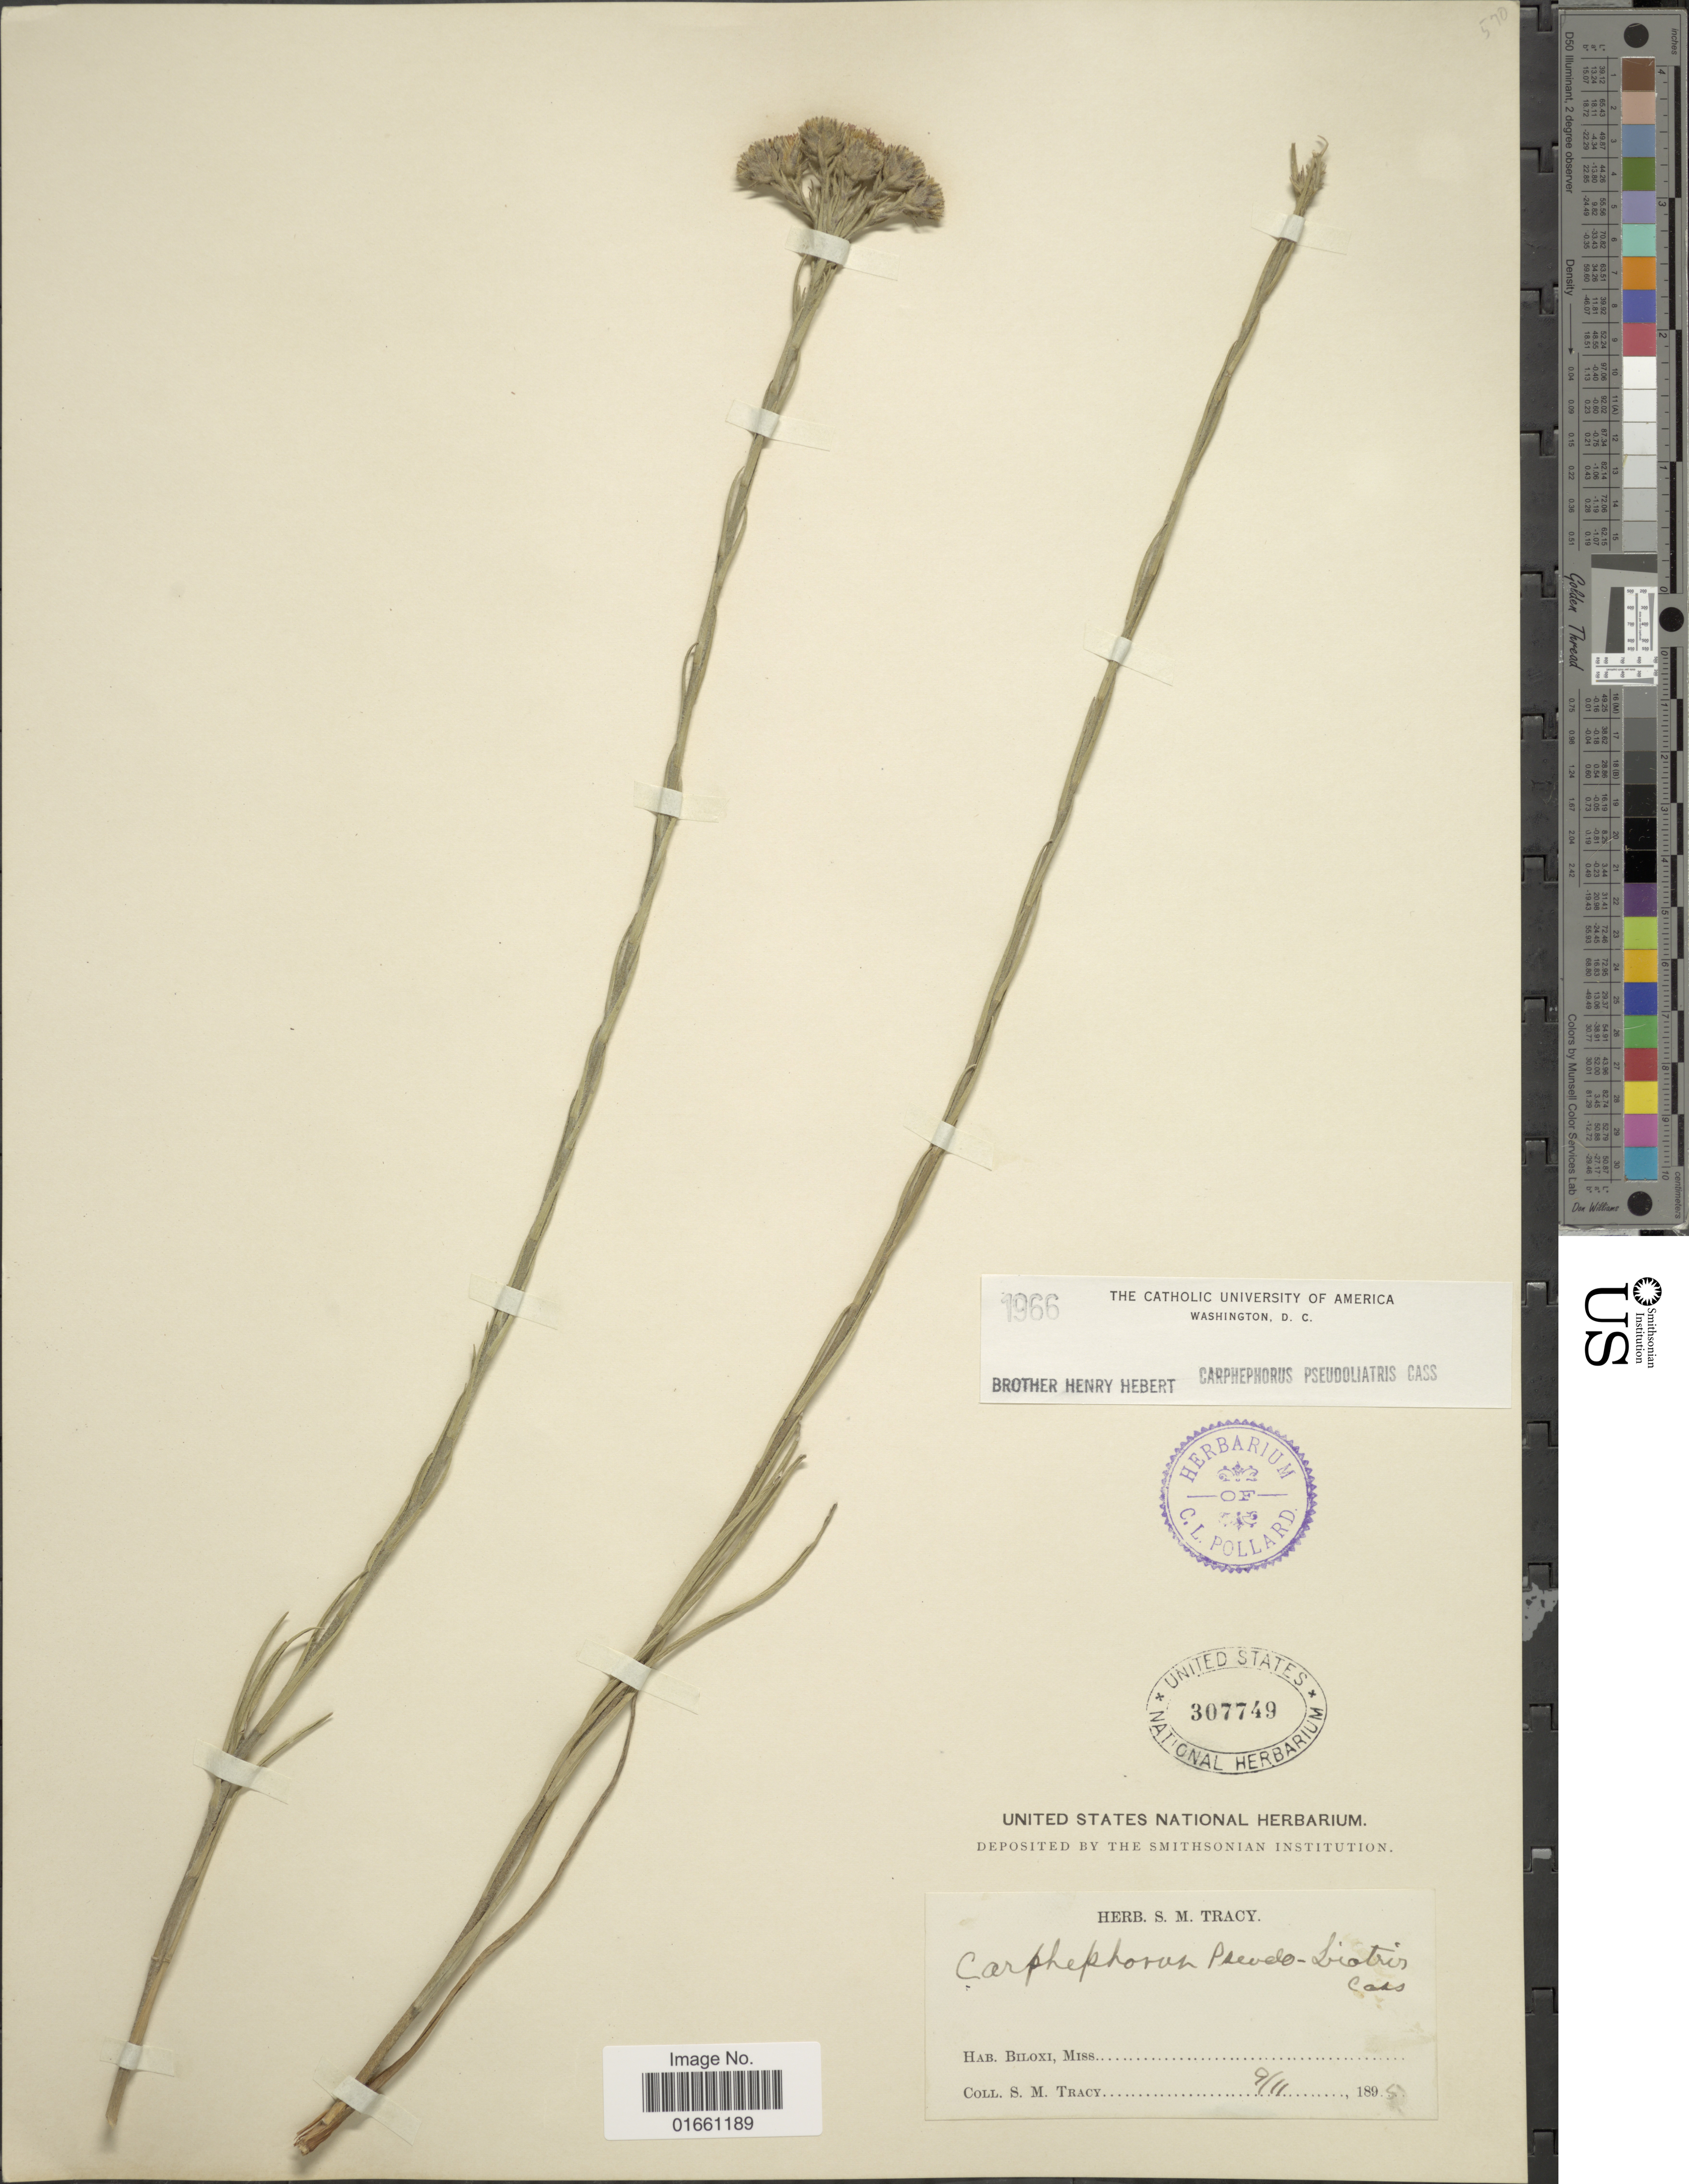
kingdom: Plantae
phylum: Tracheophyta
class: Magnoliopsida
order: Asterales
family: Asteraceae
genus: Carphephorus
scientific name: Carphephorus pseudoliatris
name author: Cass.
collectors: S. M. Tracy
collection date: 1895-11-09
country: United States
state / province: Mississippi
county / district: Harrison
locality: Biloxi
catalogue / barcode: US 307749